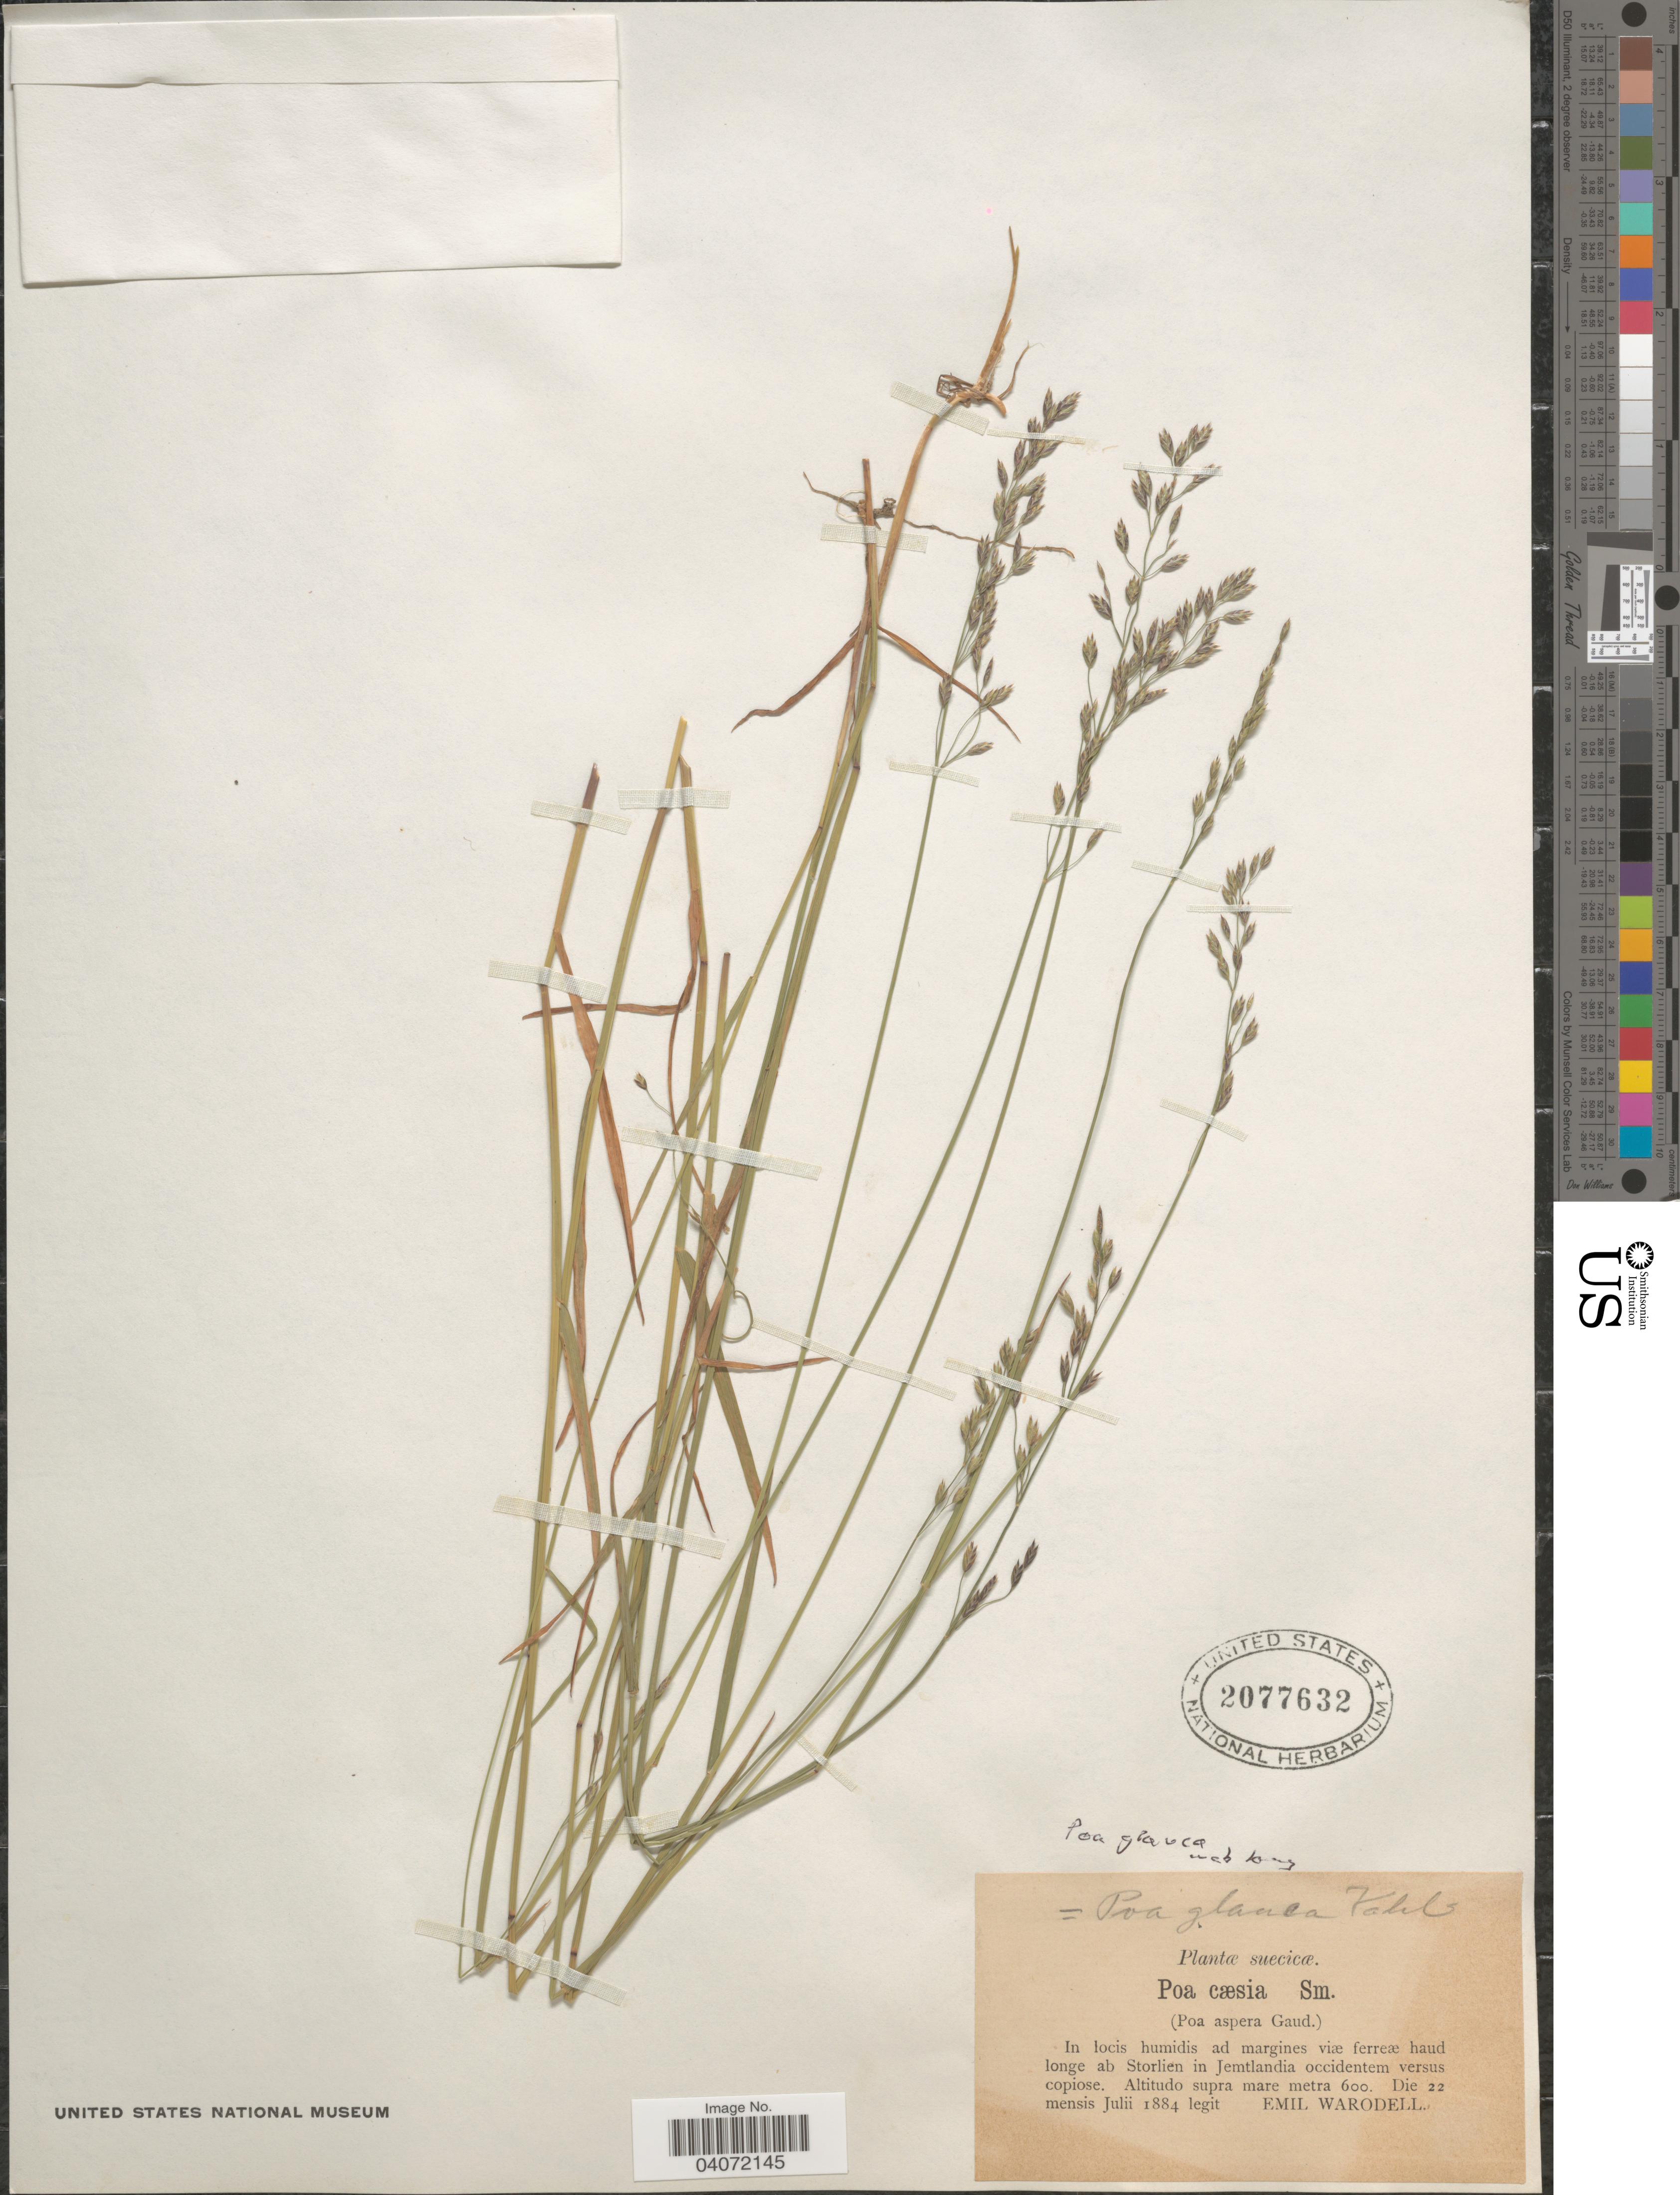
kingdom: Plantae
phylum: Tracheophyta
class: Liliopsida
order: Poales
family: Poaceae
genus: Poa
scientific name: Poa glauca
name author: Vahl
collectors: E. Warodell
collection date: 1884-07-22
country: Sweden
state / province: Jämtland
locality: Suecicæ. In locis humidis ad margines viæ ferreæ haud longe ab Storlien in Jemtlandia occidentem versus copiose.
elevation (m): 600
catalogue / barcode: US 2077632